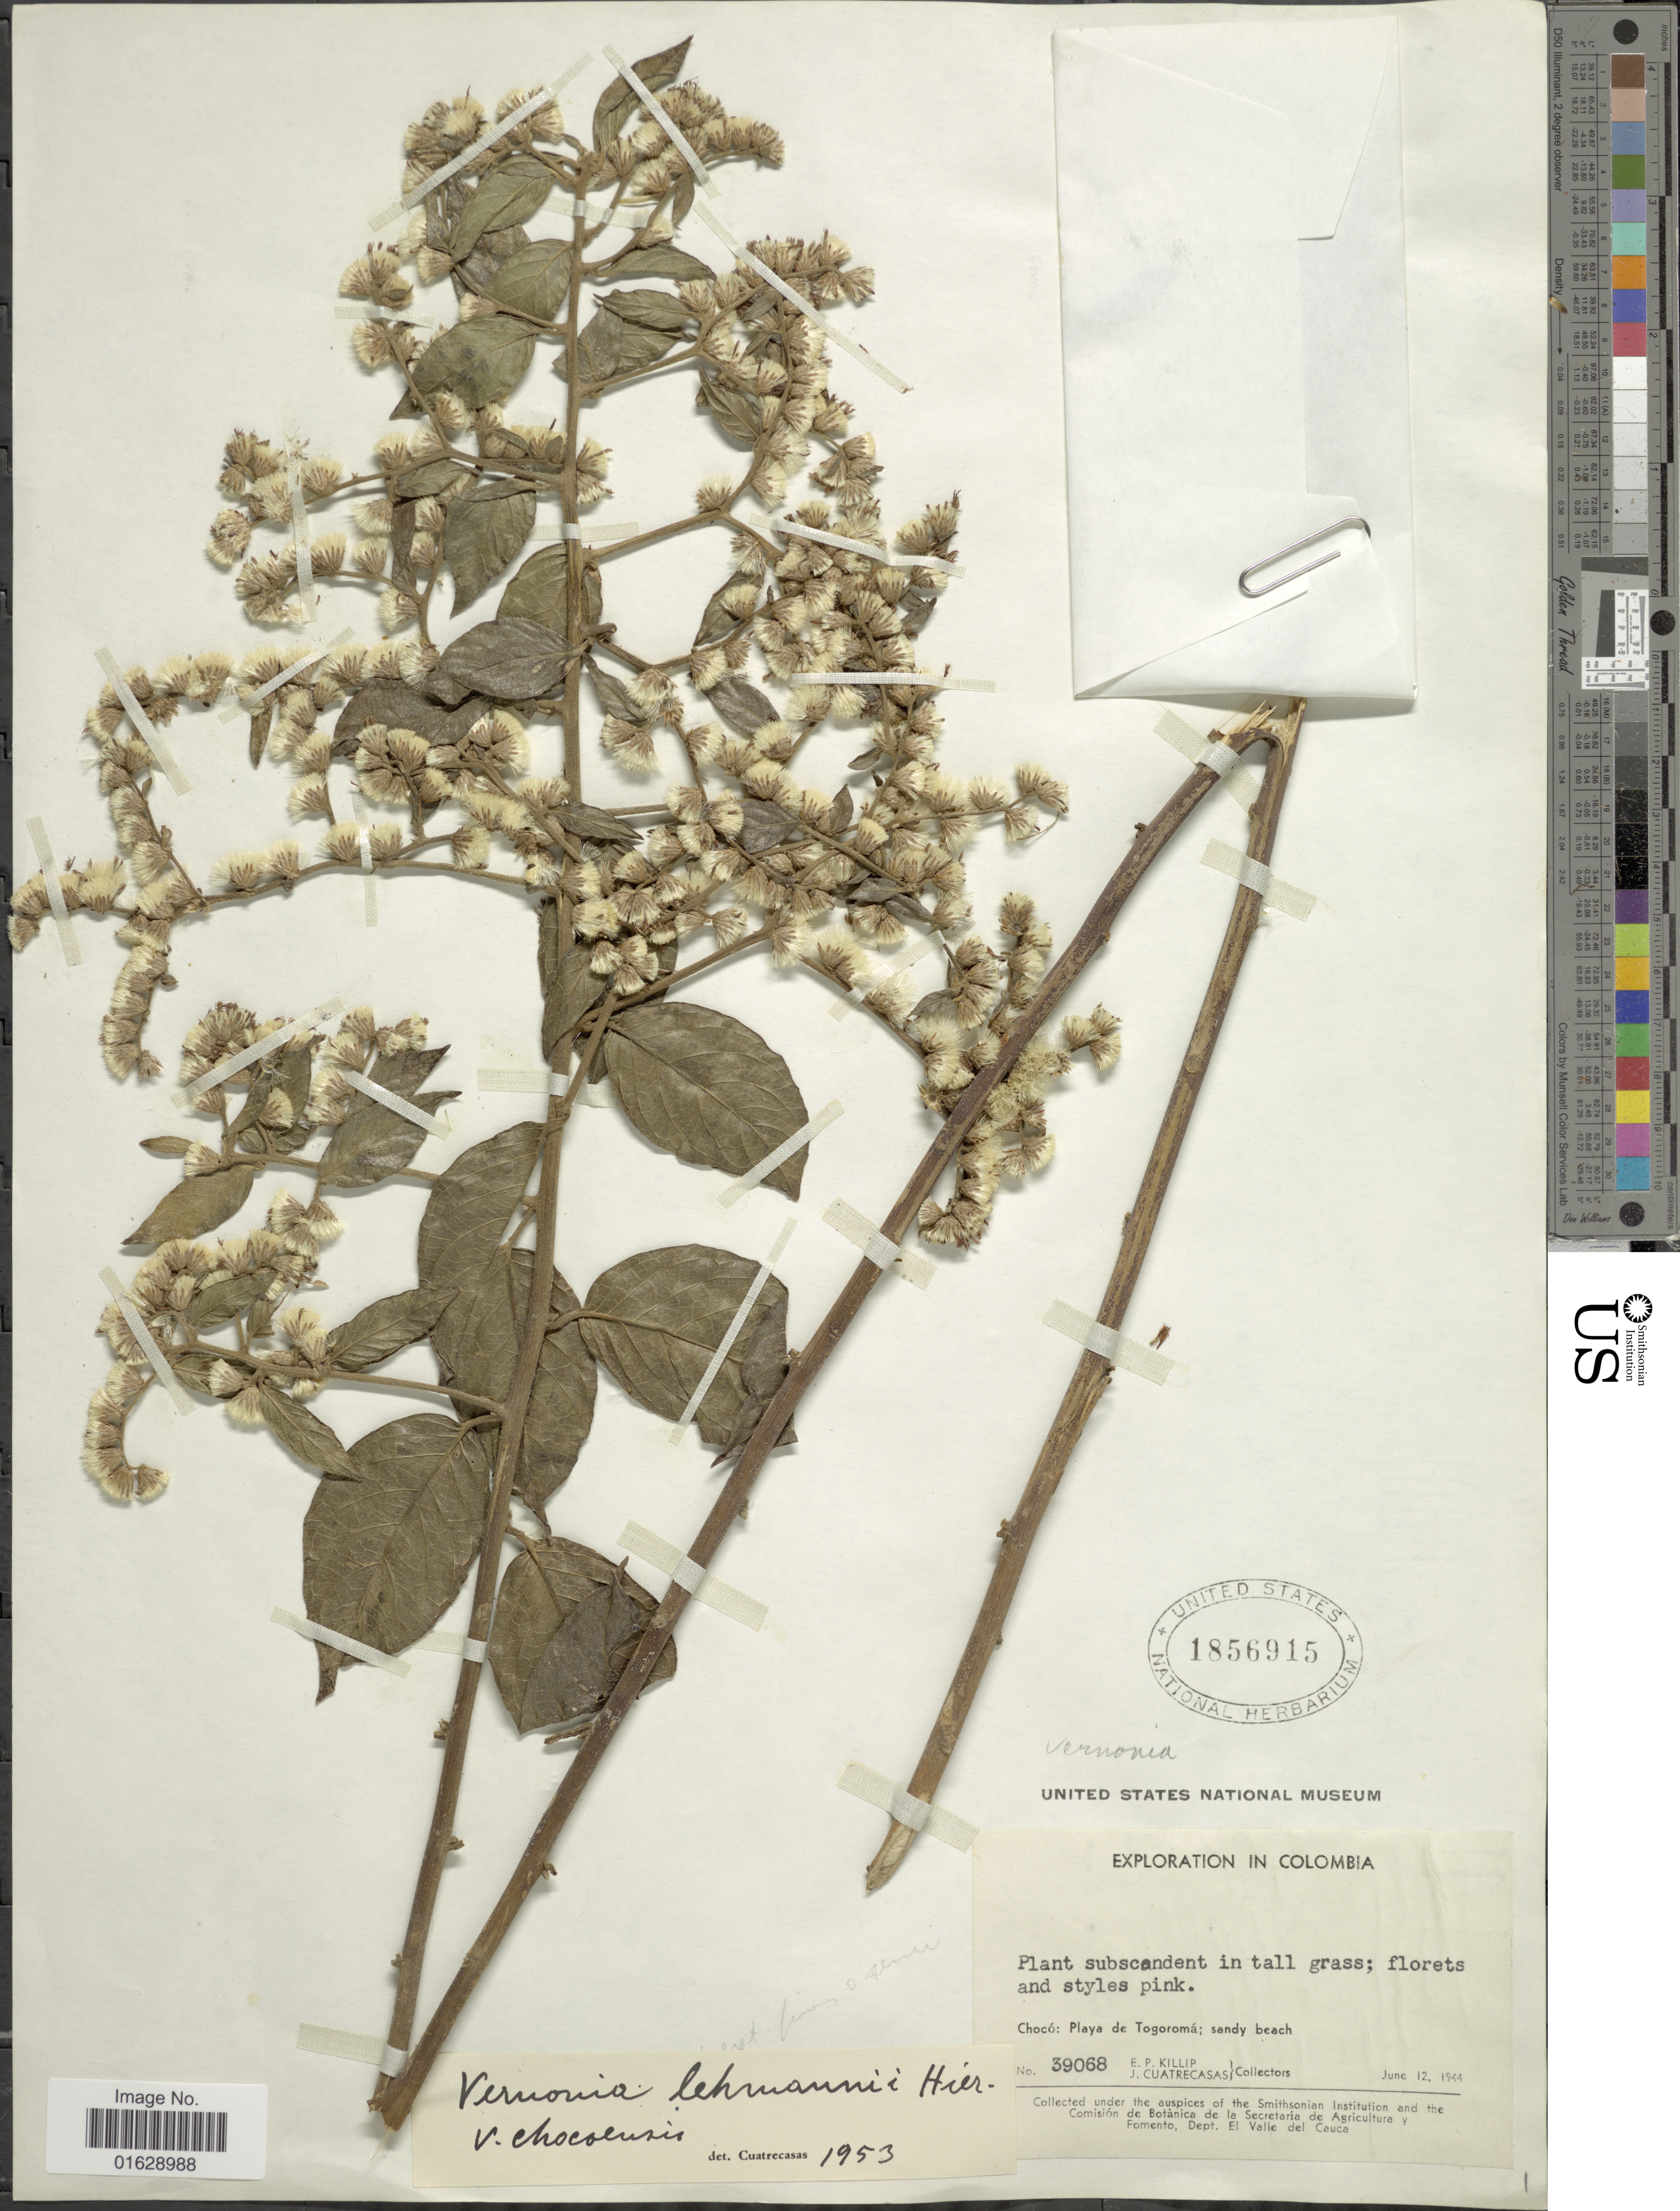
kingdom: Plantae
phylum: Tracheophyta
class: Magnoliopsida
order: Asterales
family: Asteraceae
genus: Lepidaploa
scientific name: Lepidaploa lehmannii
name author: (Hieron.) H. Rob.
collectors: E. P. Killip & J. Cuatrecasas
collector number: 39068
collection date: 1944-06-12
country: Colombia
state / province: Chocó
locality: Playa de Togoroma; sandy beach.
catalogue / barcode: US 1856915